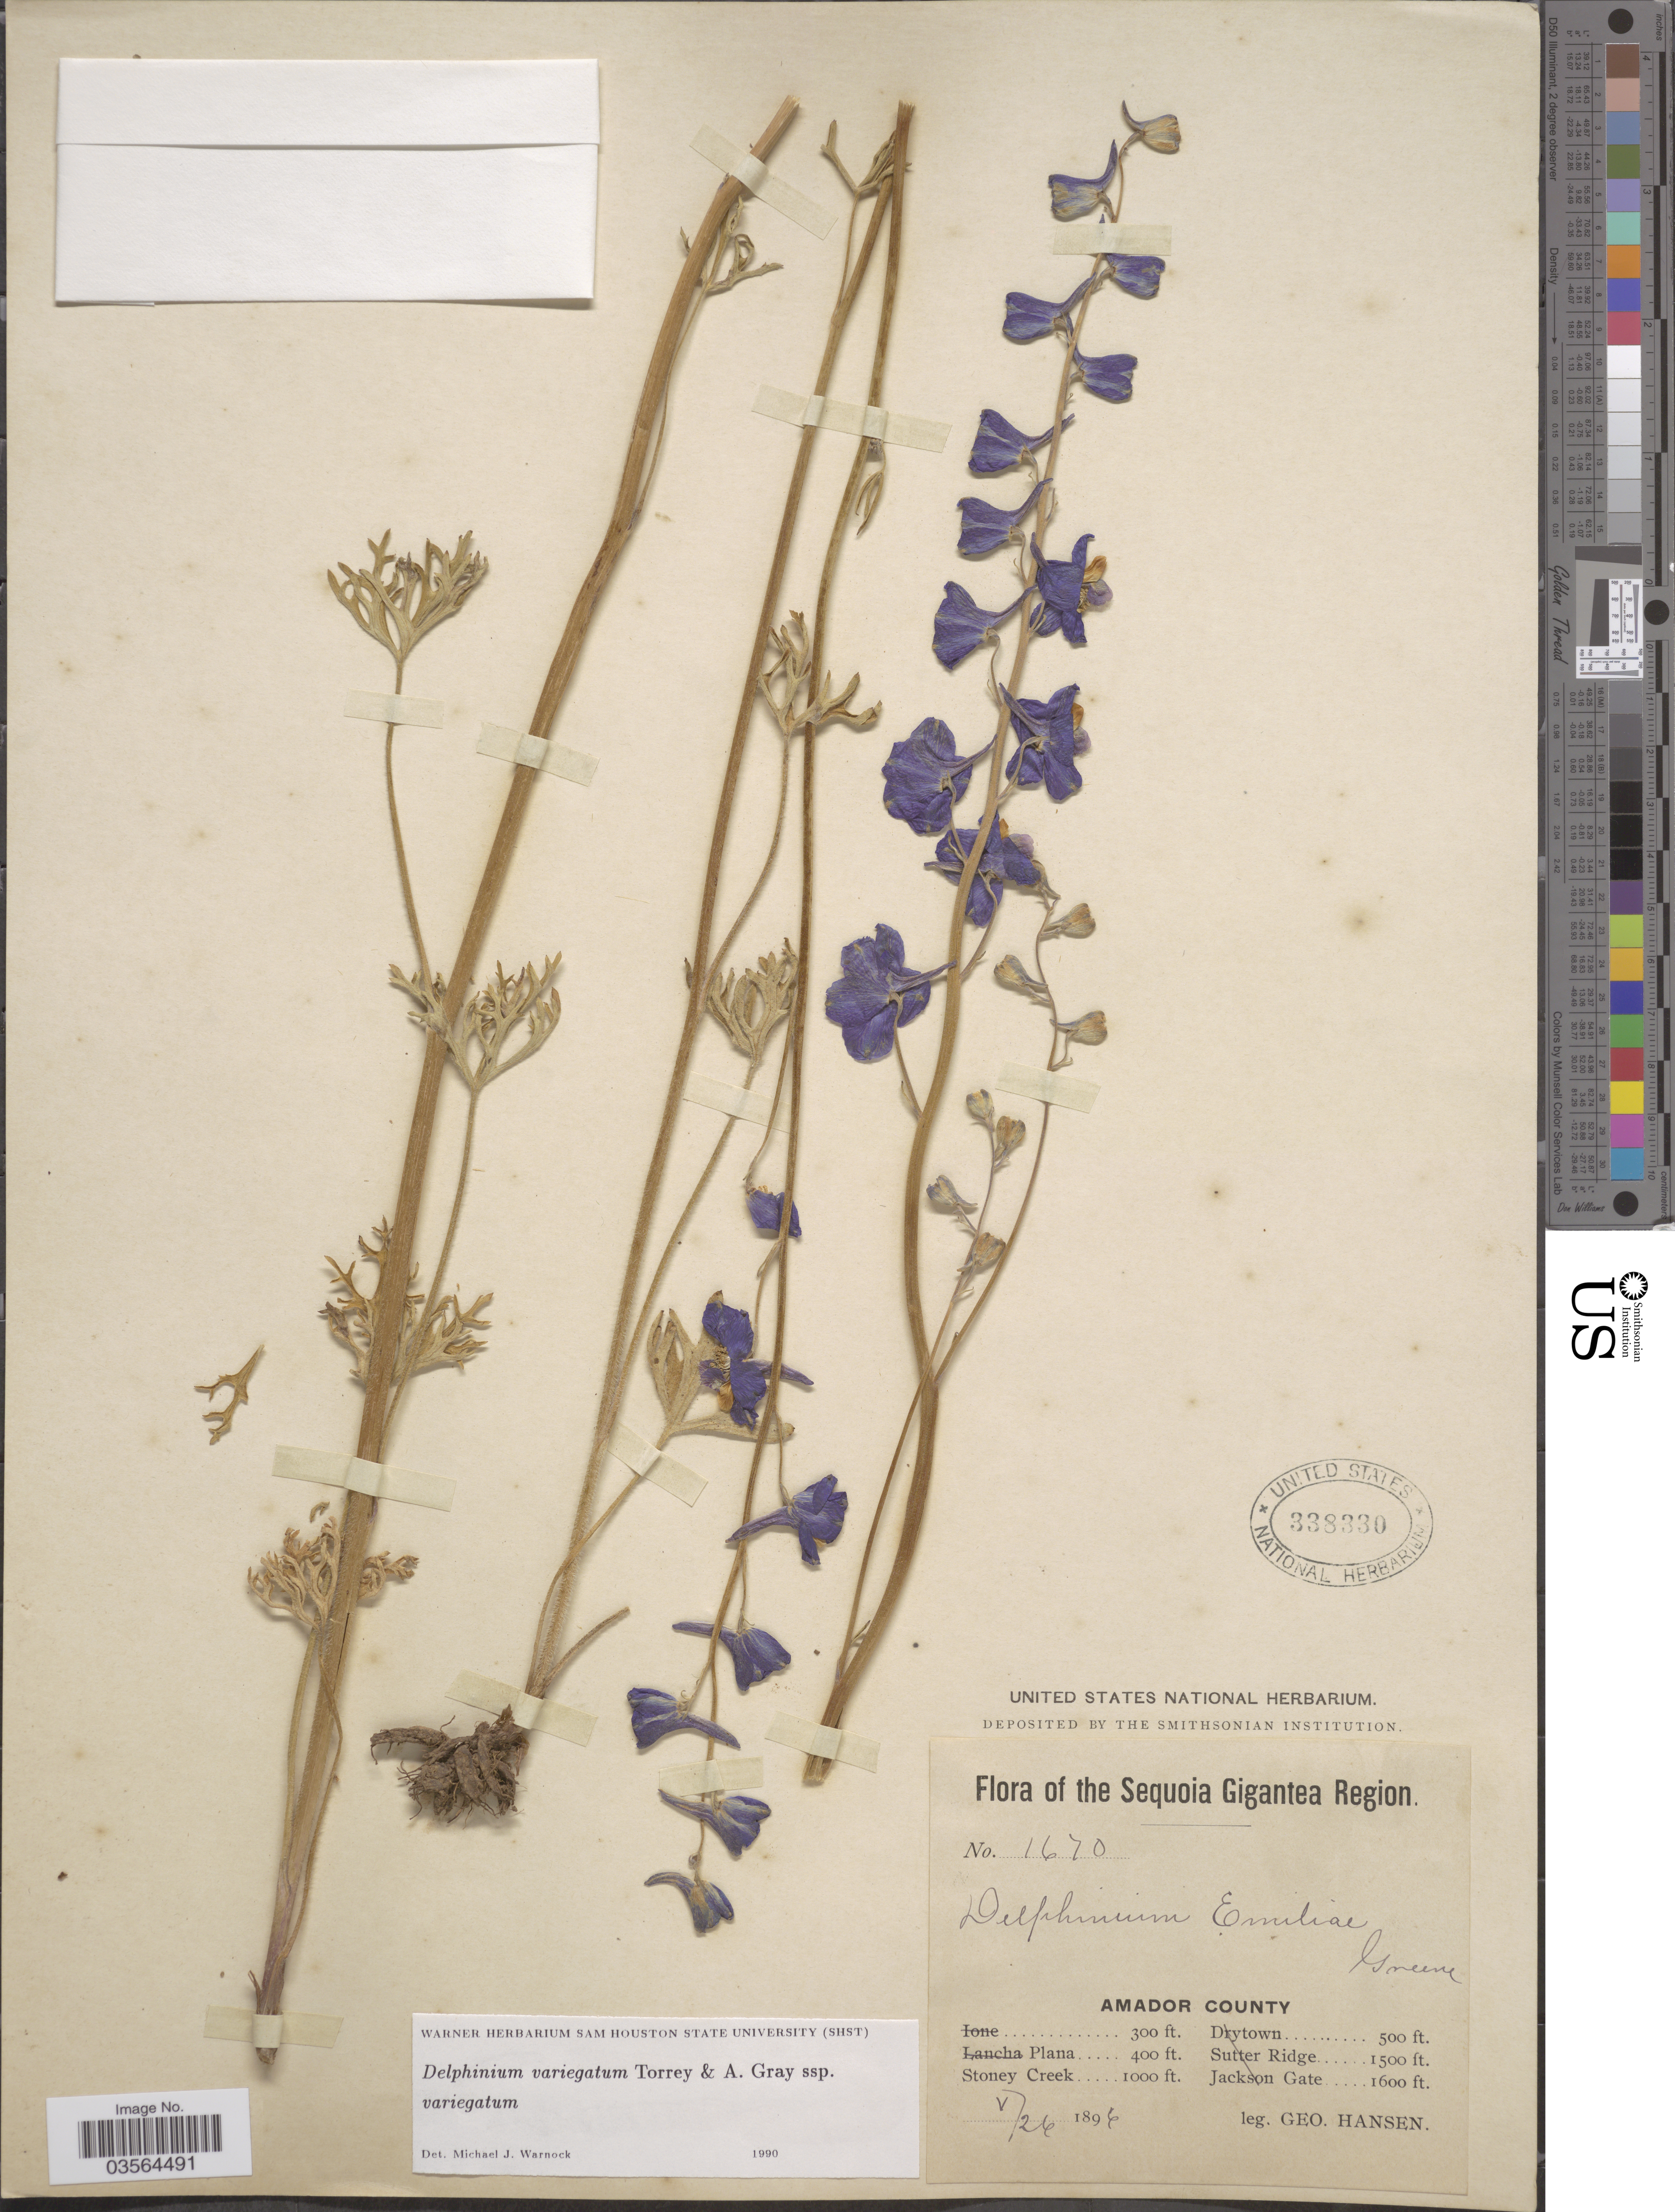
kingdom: Plantae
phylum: Tracheophyta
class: Magnoliopsida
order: Ranunculales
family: Ranunculaceae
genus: Delphinium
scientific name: Delphinium variegatum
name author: Torr. & A. Gray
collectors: G. Hansen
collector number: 1670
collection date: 1896-05-26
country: United States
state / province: California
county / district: Amador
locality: The Sequoia Gigantea Region. Amador County. Stoney Creek.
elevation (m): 305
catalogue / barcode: US 338330